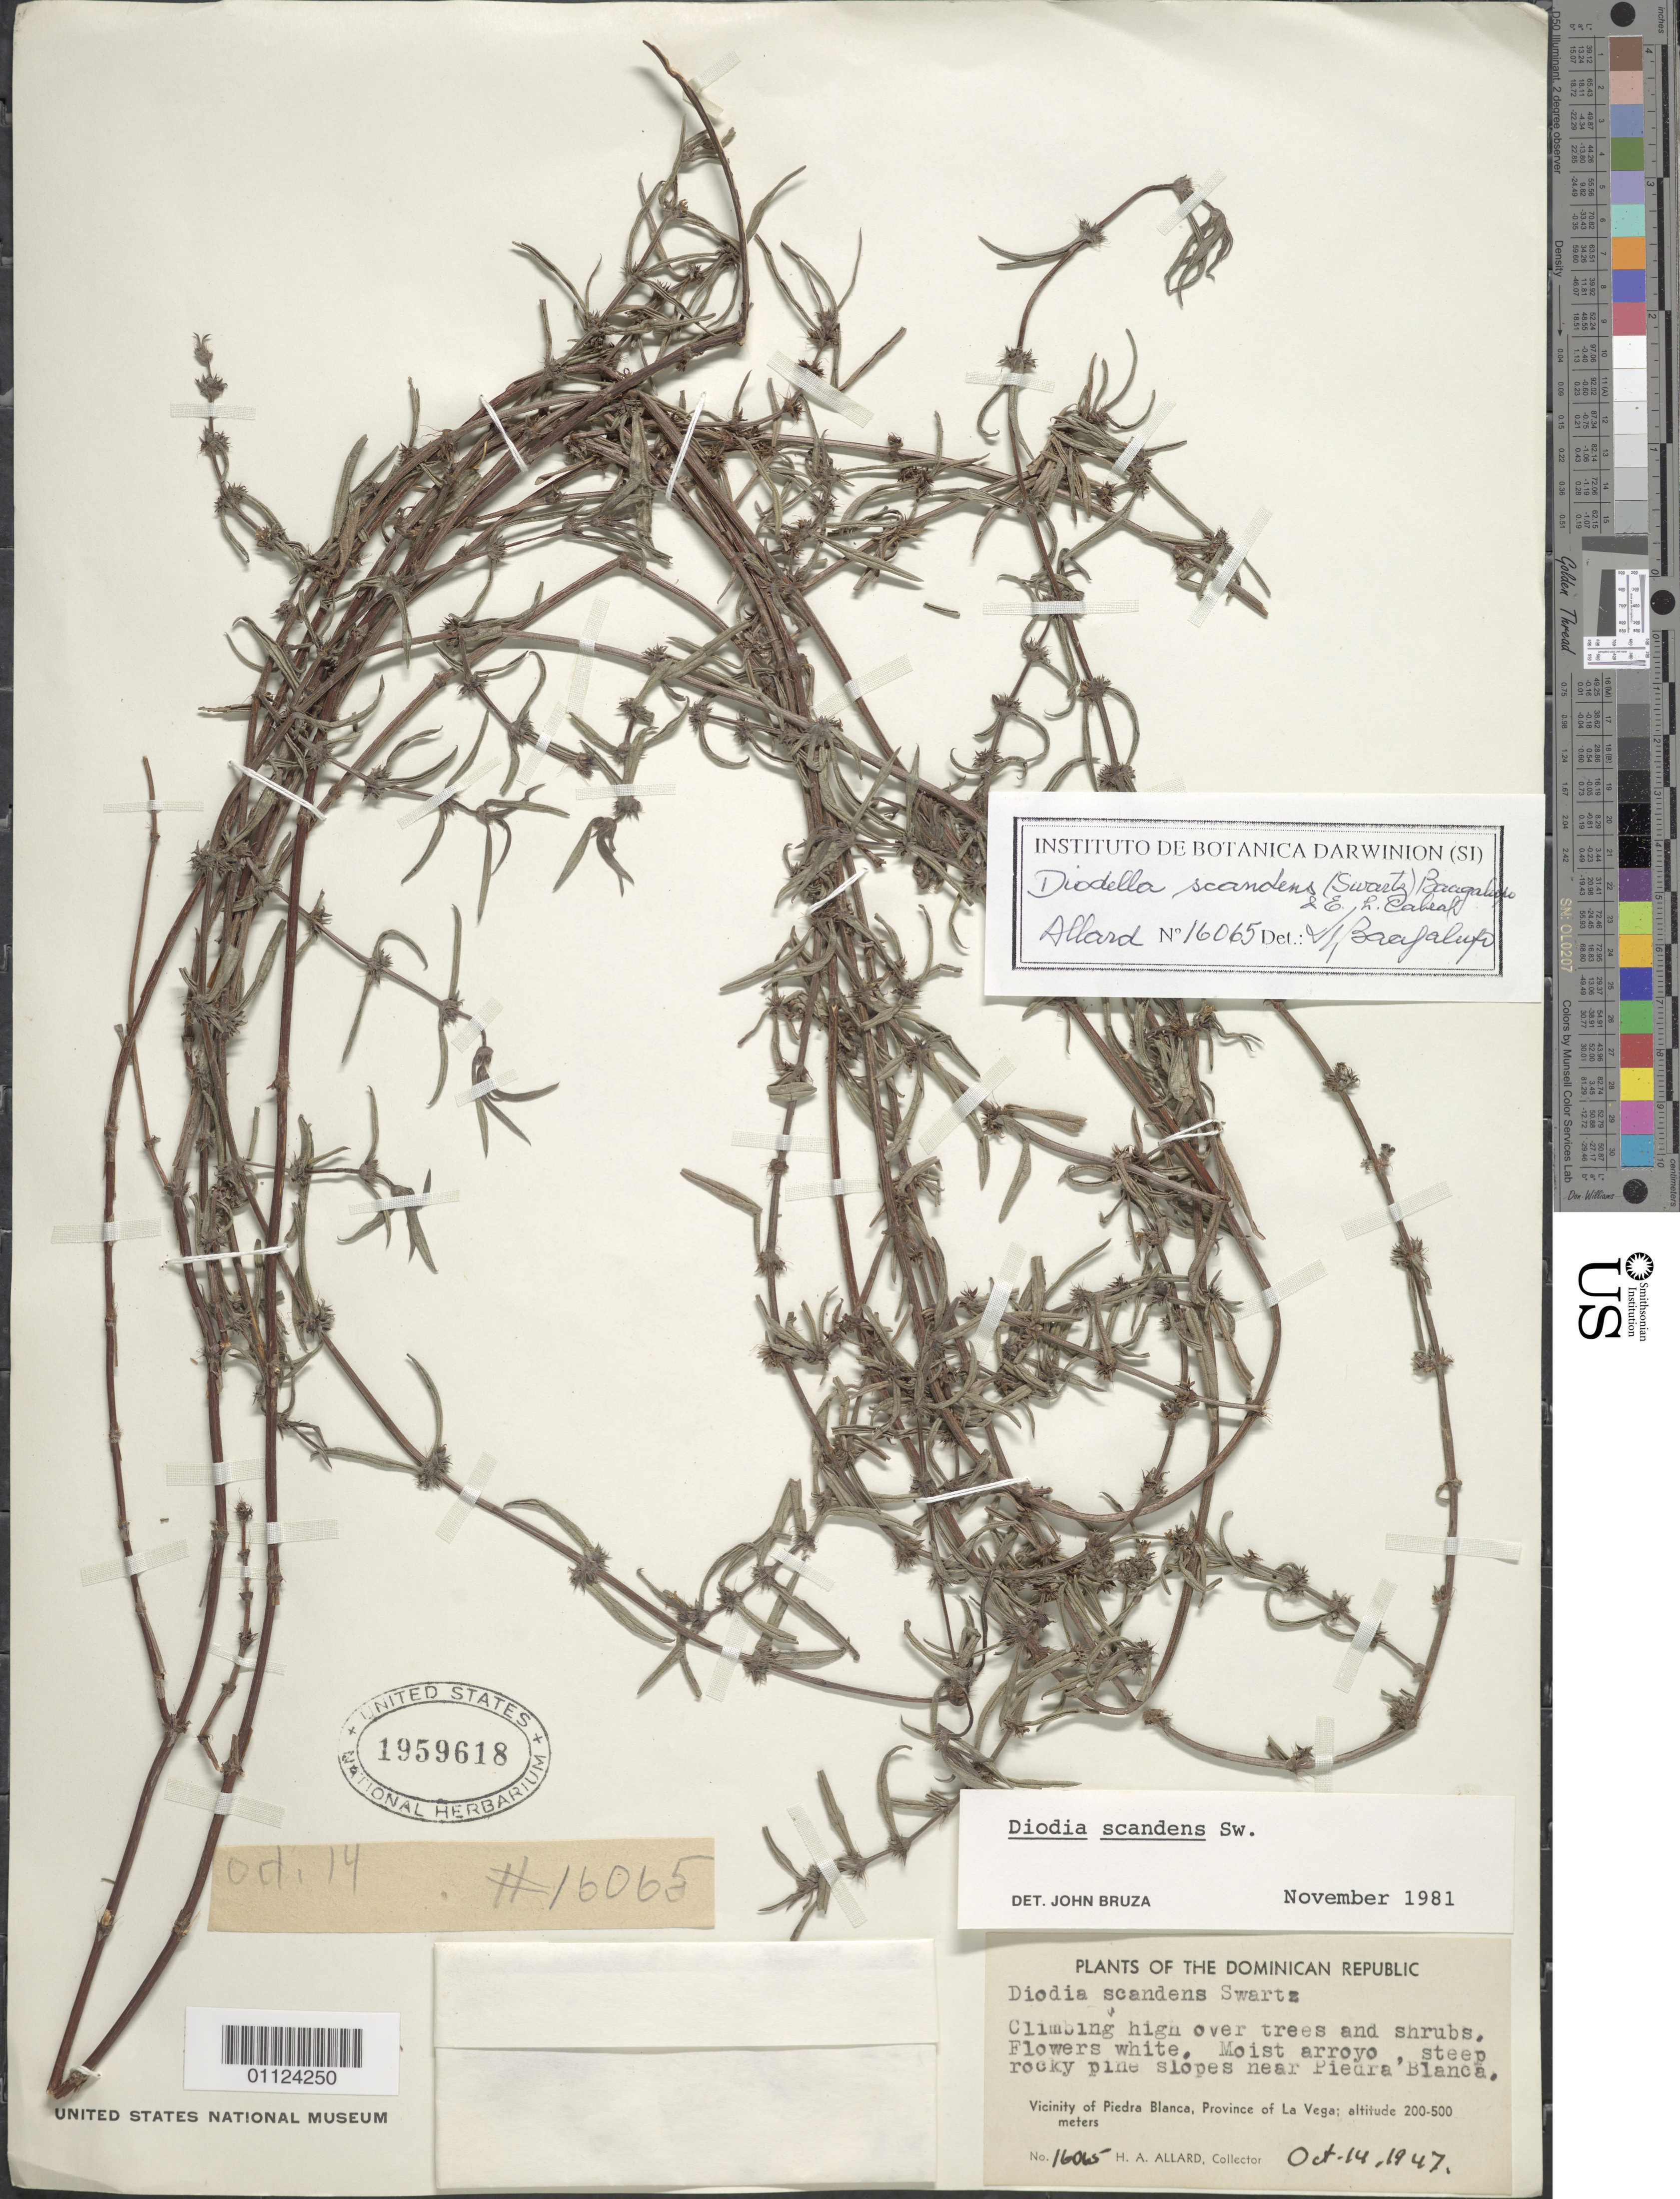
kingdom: Plantae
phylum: Tracheophyta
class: Magnoliopsida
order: Gentianales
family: Rubiaceae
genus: Diodella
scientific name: Diodella scandens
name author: (Sw.) Bacigalupo & E.L. Cabral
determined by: Bacigalupo, Nélida M.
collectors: H. A. Allard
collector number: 16065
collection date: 1947-10-14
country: Dominican Republic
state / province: La Vega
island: Hispaniola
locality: Piedra Blanca, vicinity.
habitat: Moist arroyo, steep rocky pine slopes.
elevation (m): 200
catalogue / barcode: US 1959618